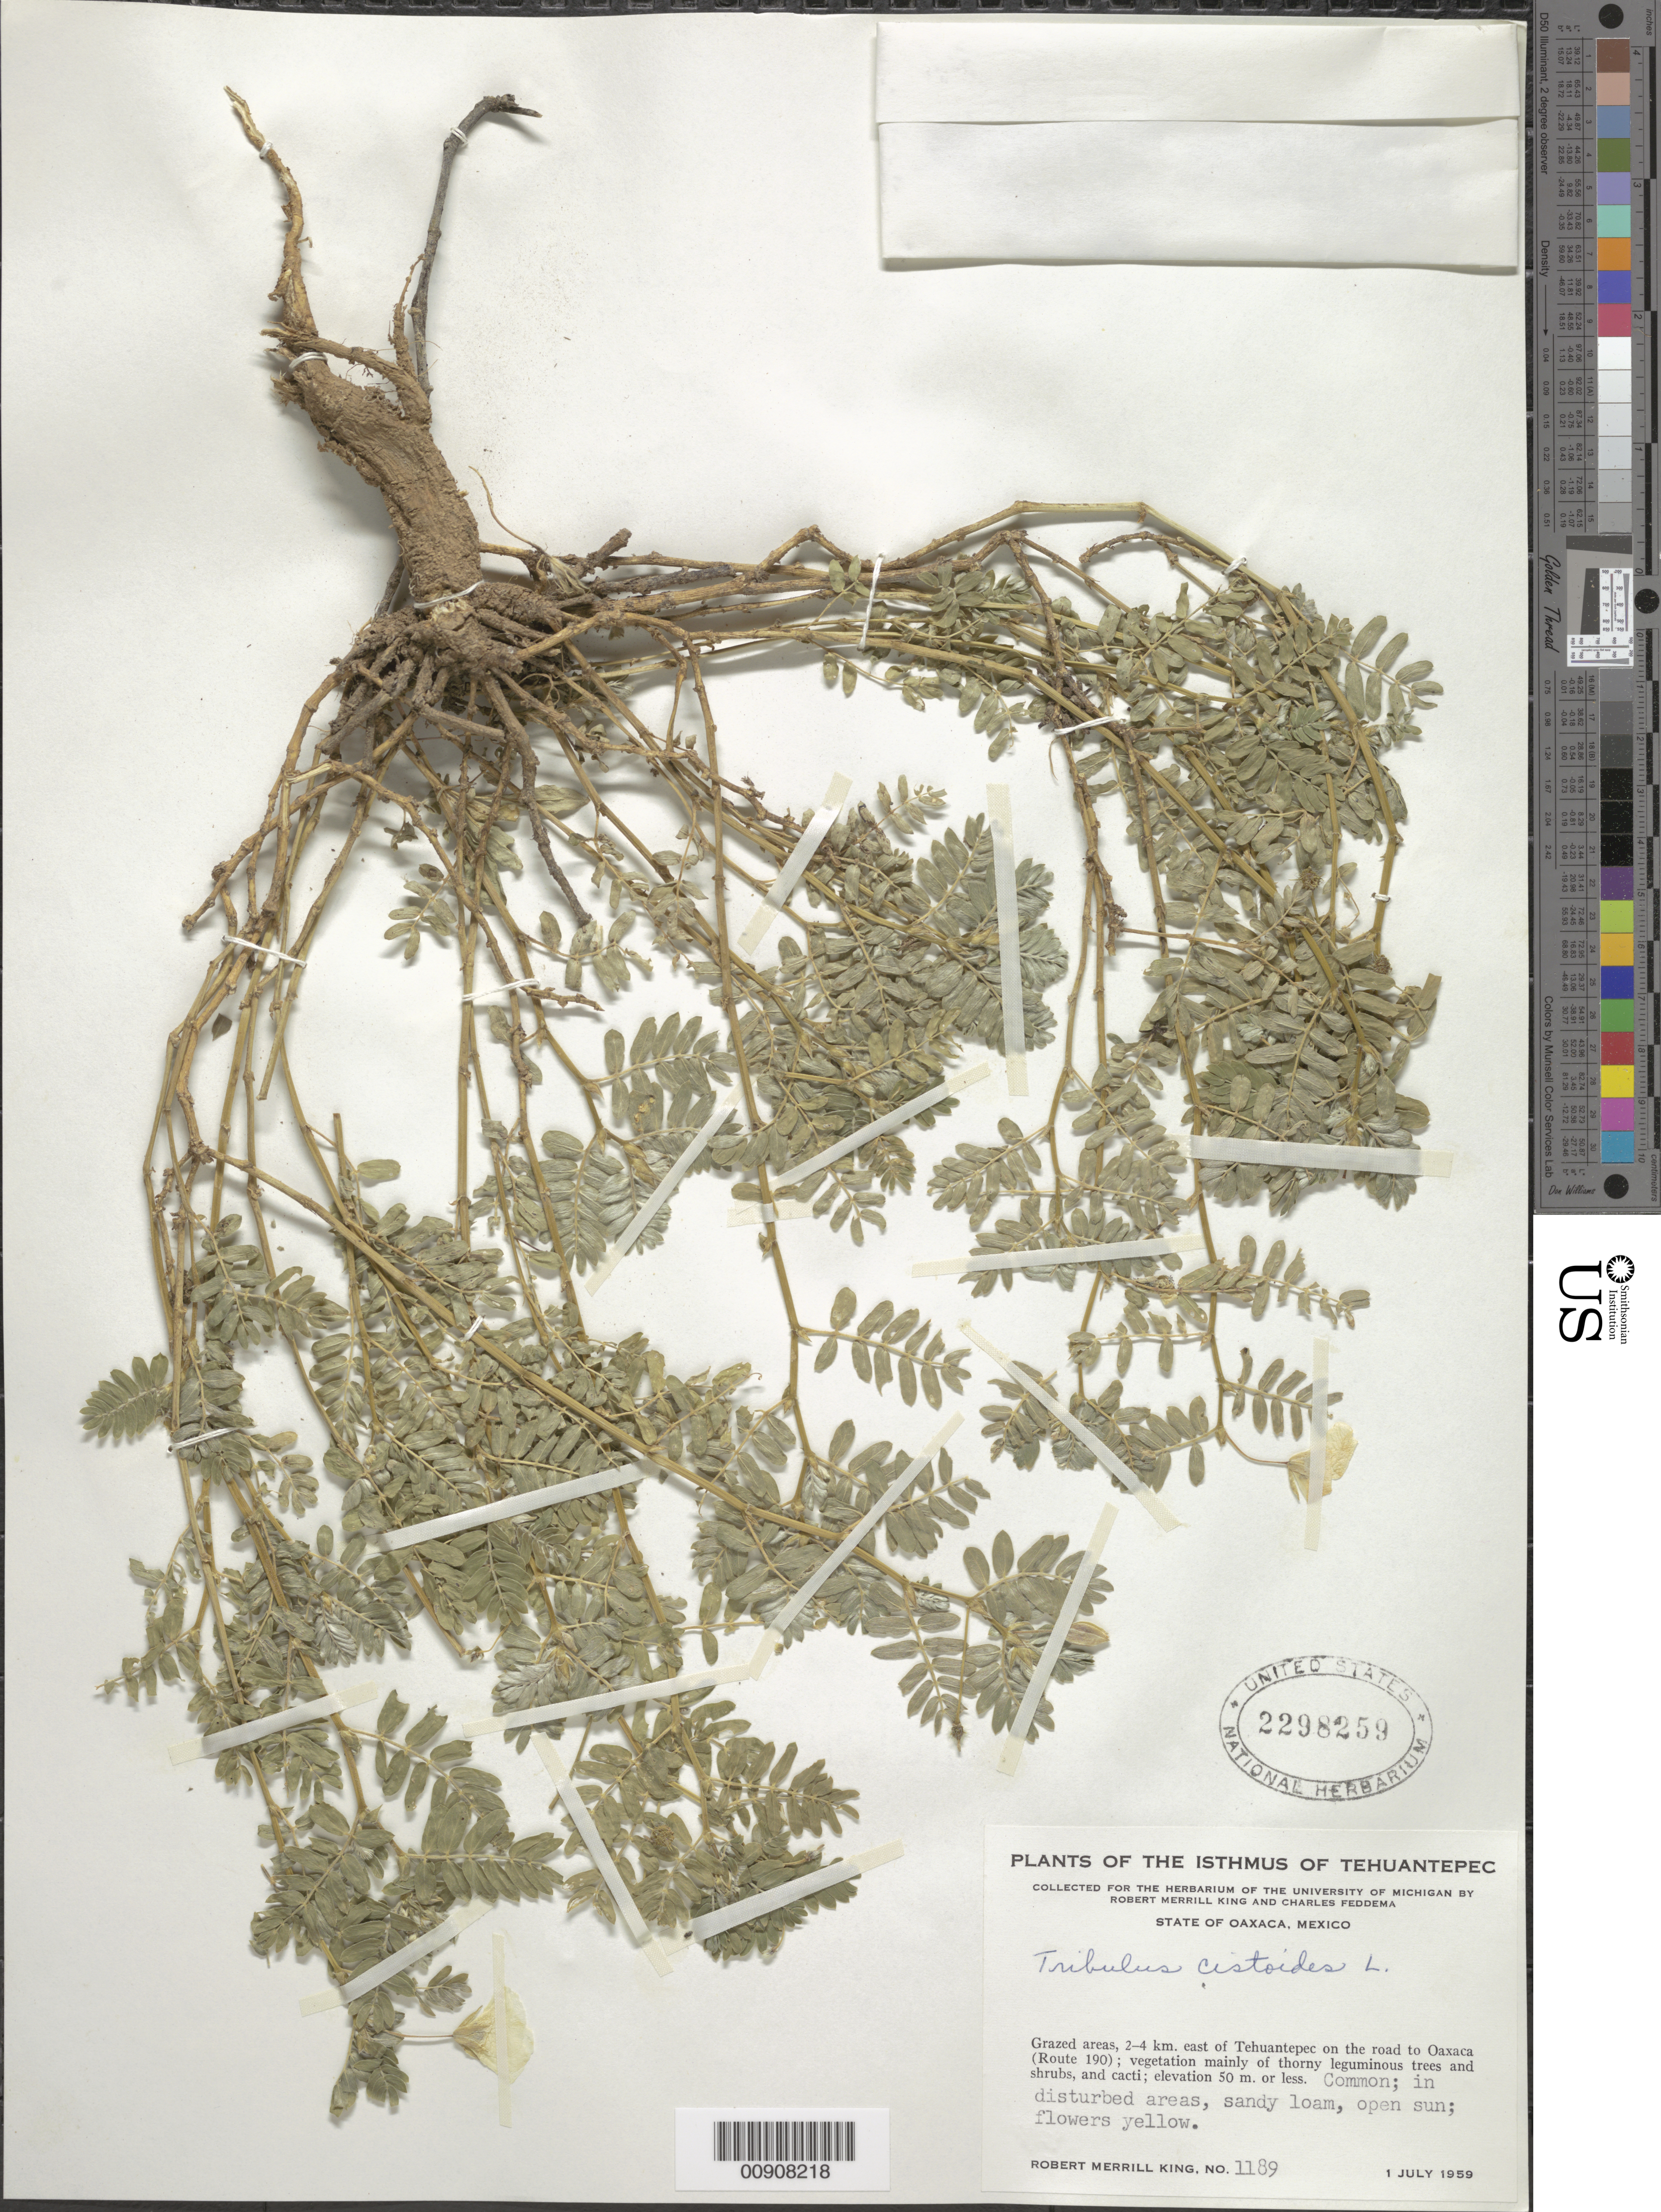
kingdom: Plantae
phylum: Tracheophyta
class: Magnoliopsida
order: Zygophyllales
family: Zygophyllaceae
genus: Tribulus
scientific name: Tribulus cistoides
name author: L.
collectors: R. M. King & C. Feddema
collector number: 1189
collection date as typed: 01 Jul 1959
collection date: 1959-07-01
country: Mexico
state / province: Oaxaca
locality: Oaxaca: Grazed areas 2-4 km. east of Tehuantepec on the road to Oaxaca (Route 190).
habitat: In disturbed areas, sandy loam, open sun. Vegetation mainly of thorny leguminous trees and shrubs, and cacti.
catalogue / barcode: US 2298259